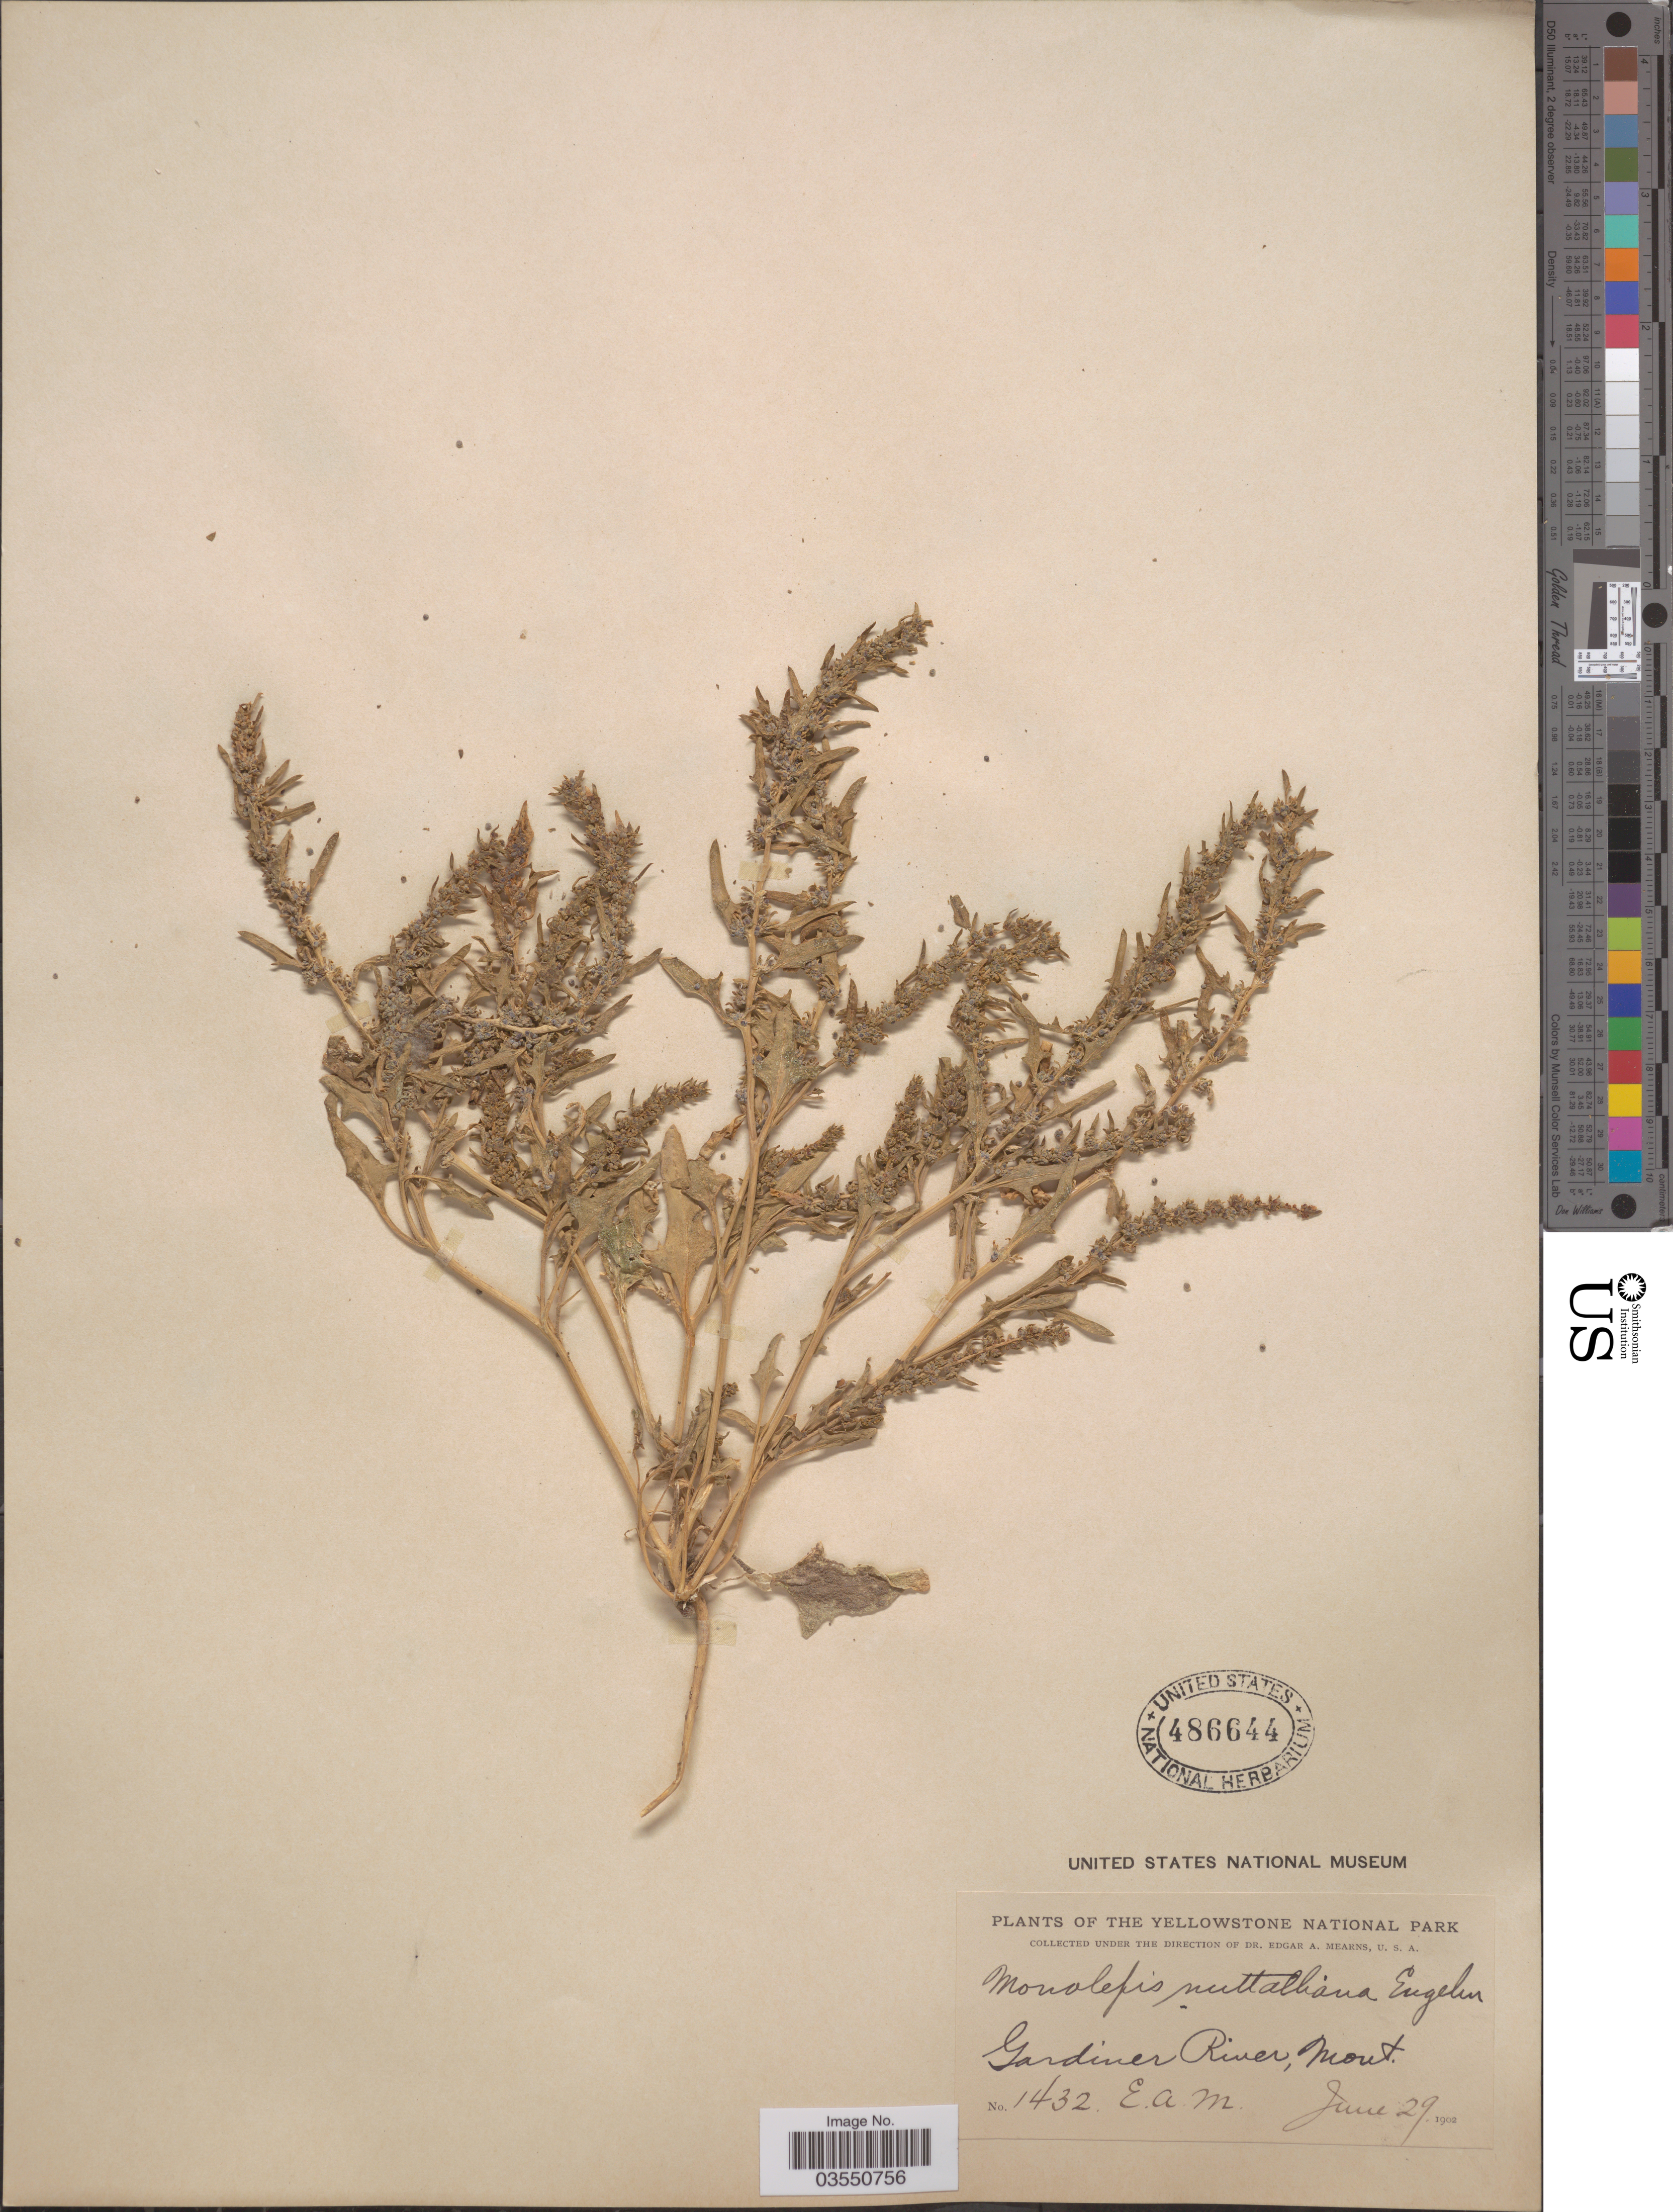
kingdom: Plantae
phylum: Tracheophyta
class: Magnoliopsida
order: Caryophyllales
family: Amaranthaceae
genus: Blitum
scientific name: Blitum nuttallianum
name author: Schult.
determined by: U.S. National Herbarium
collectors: E. A. Mearns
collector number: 1432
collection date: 1902-06-29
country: United States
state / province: Montana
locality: Yellowstone National Park. Gardiner River.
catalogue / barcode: US 486644